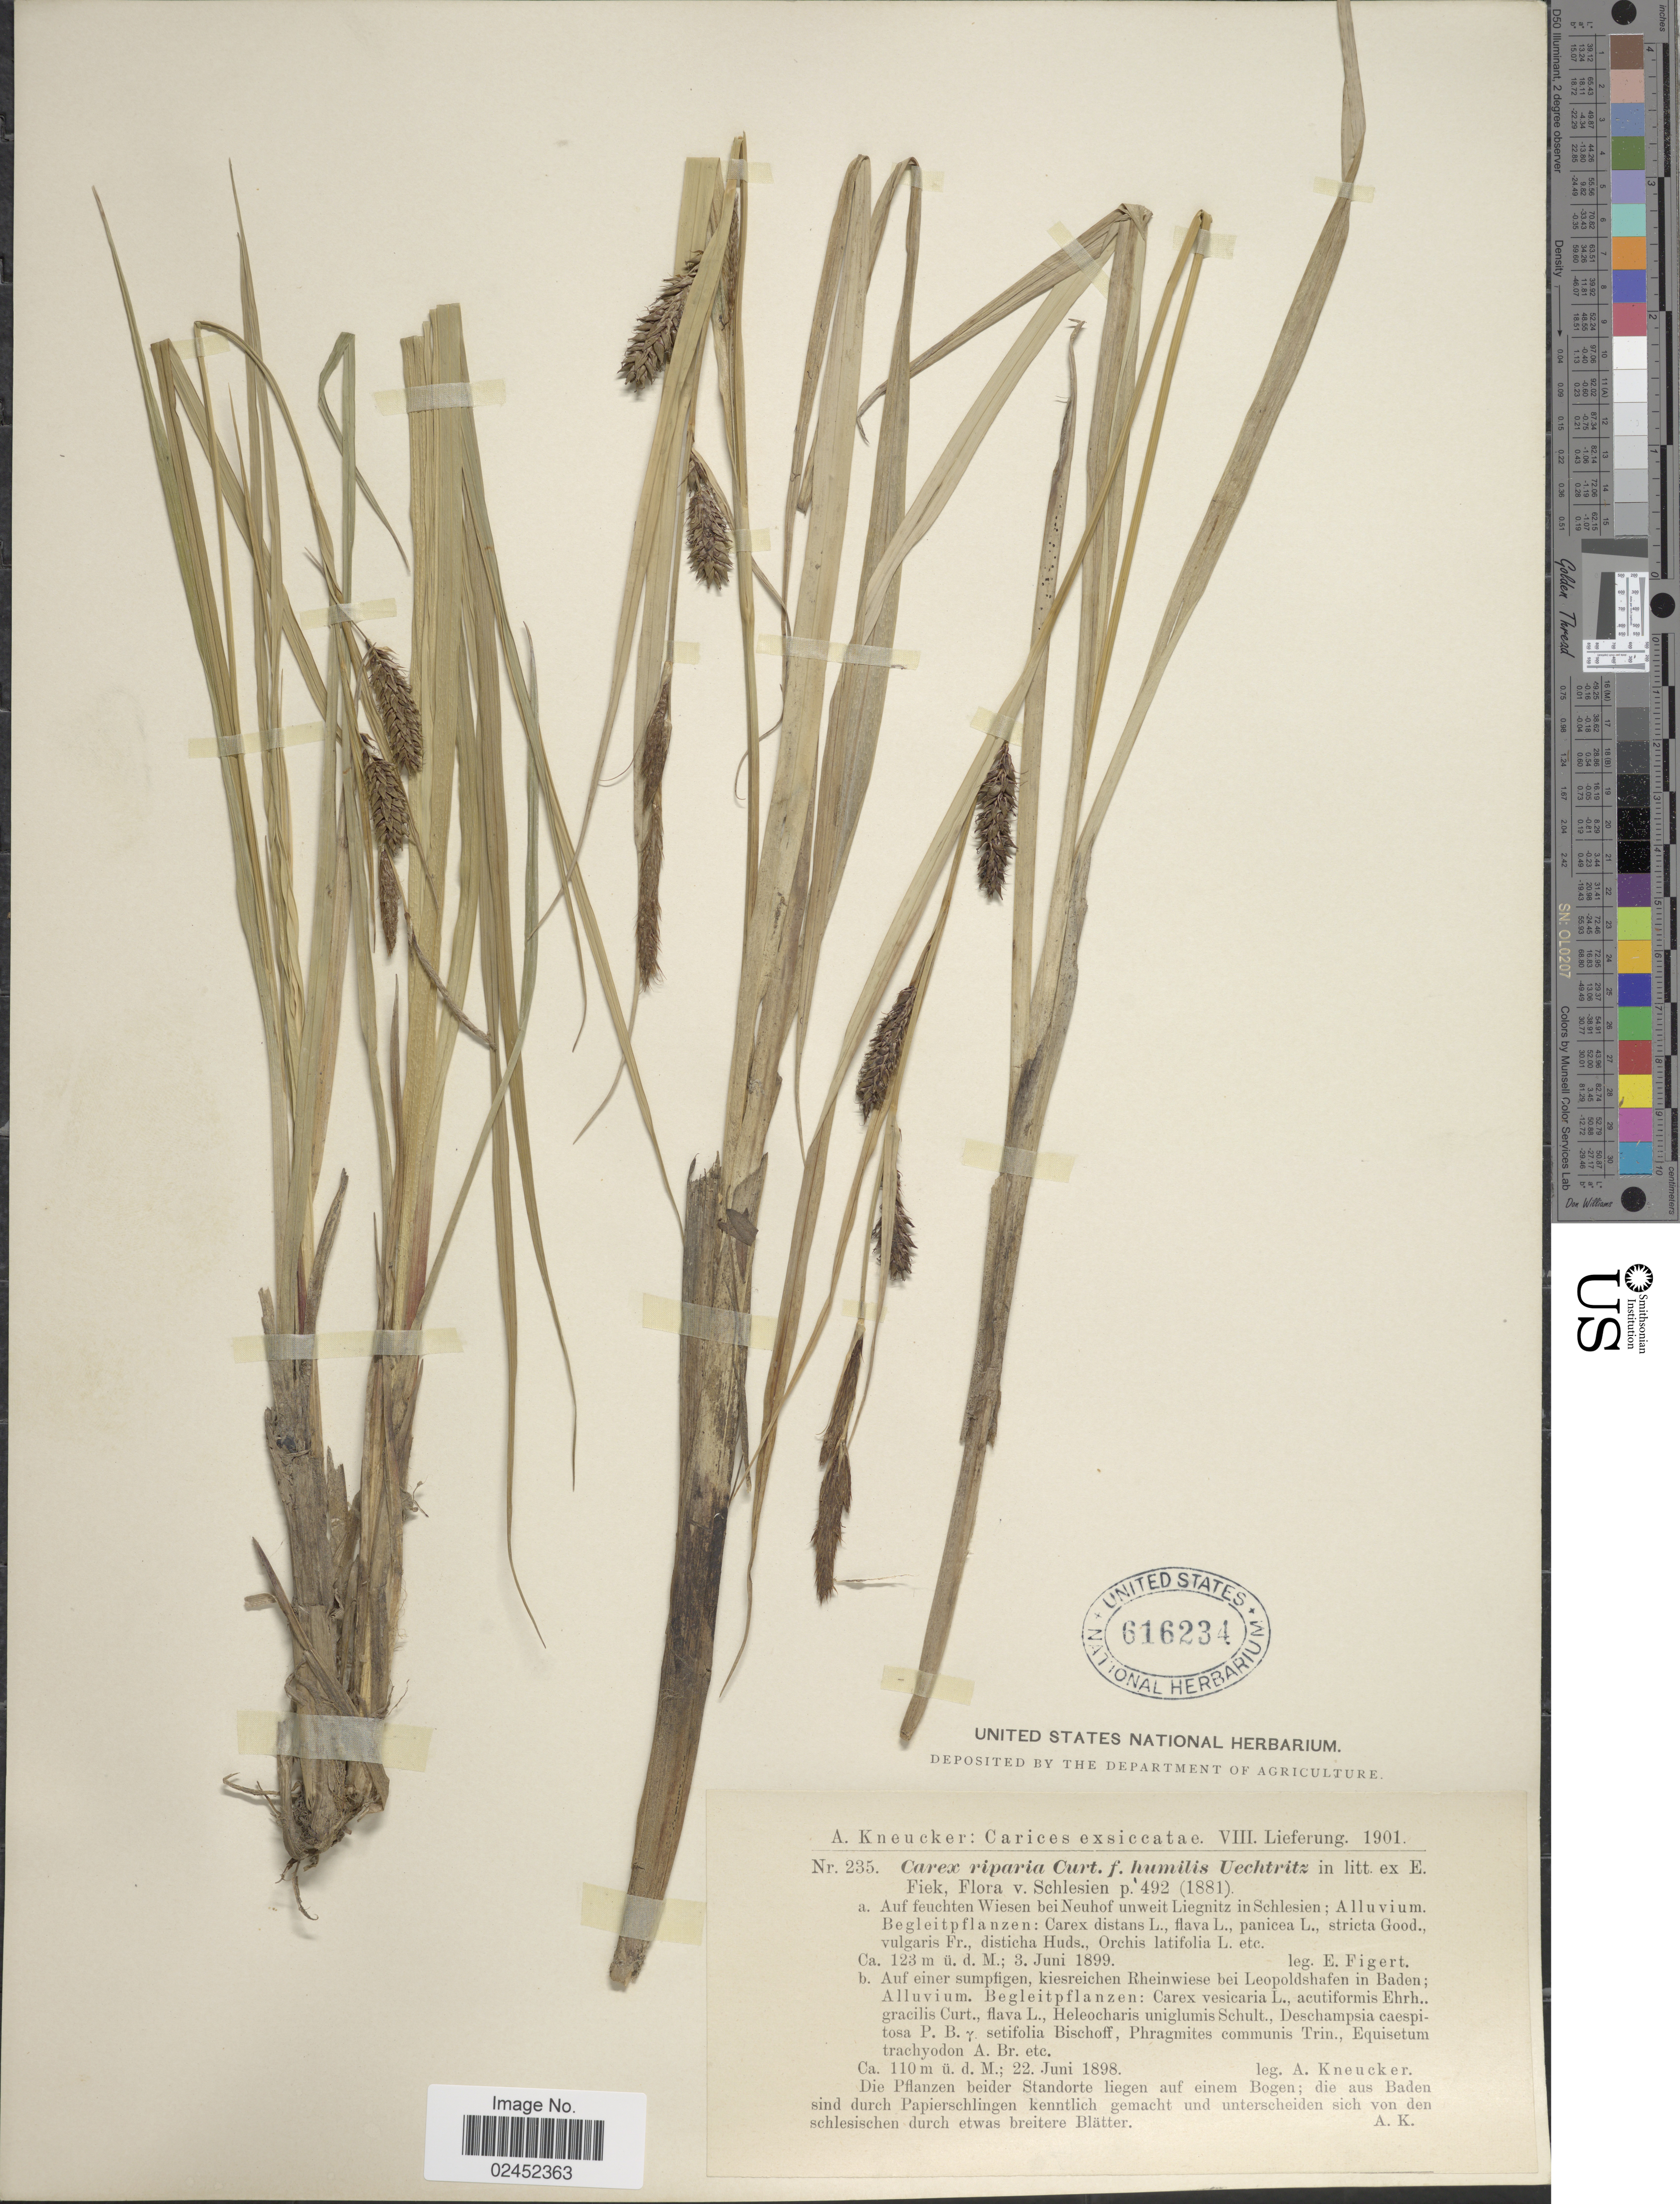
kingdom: Plantae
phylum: Tracheophyta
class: Liliopsida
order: Poales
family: Cyperaceae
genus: Carex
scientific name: Carex riparia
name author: Curtis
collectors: E. Figert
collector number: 235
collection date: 1899-06-03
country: Germany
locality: Auf feuchten Wiesen bei Neuhof unweit Liegnitz in Schlesien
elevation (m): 123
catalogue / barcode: US 616234